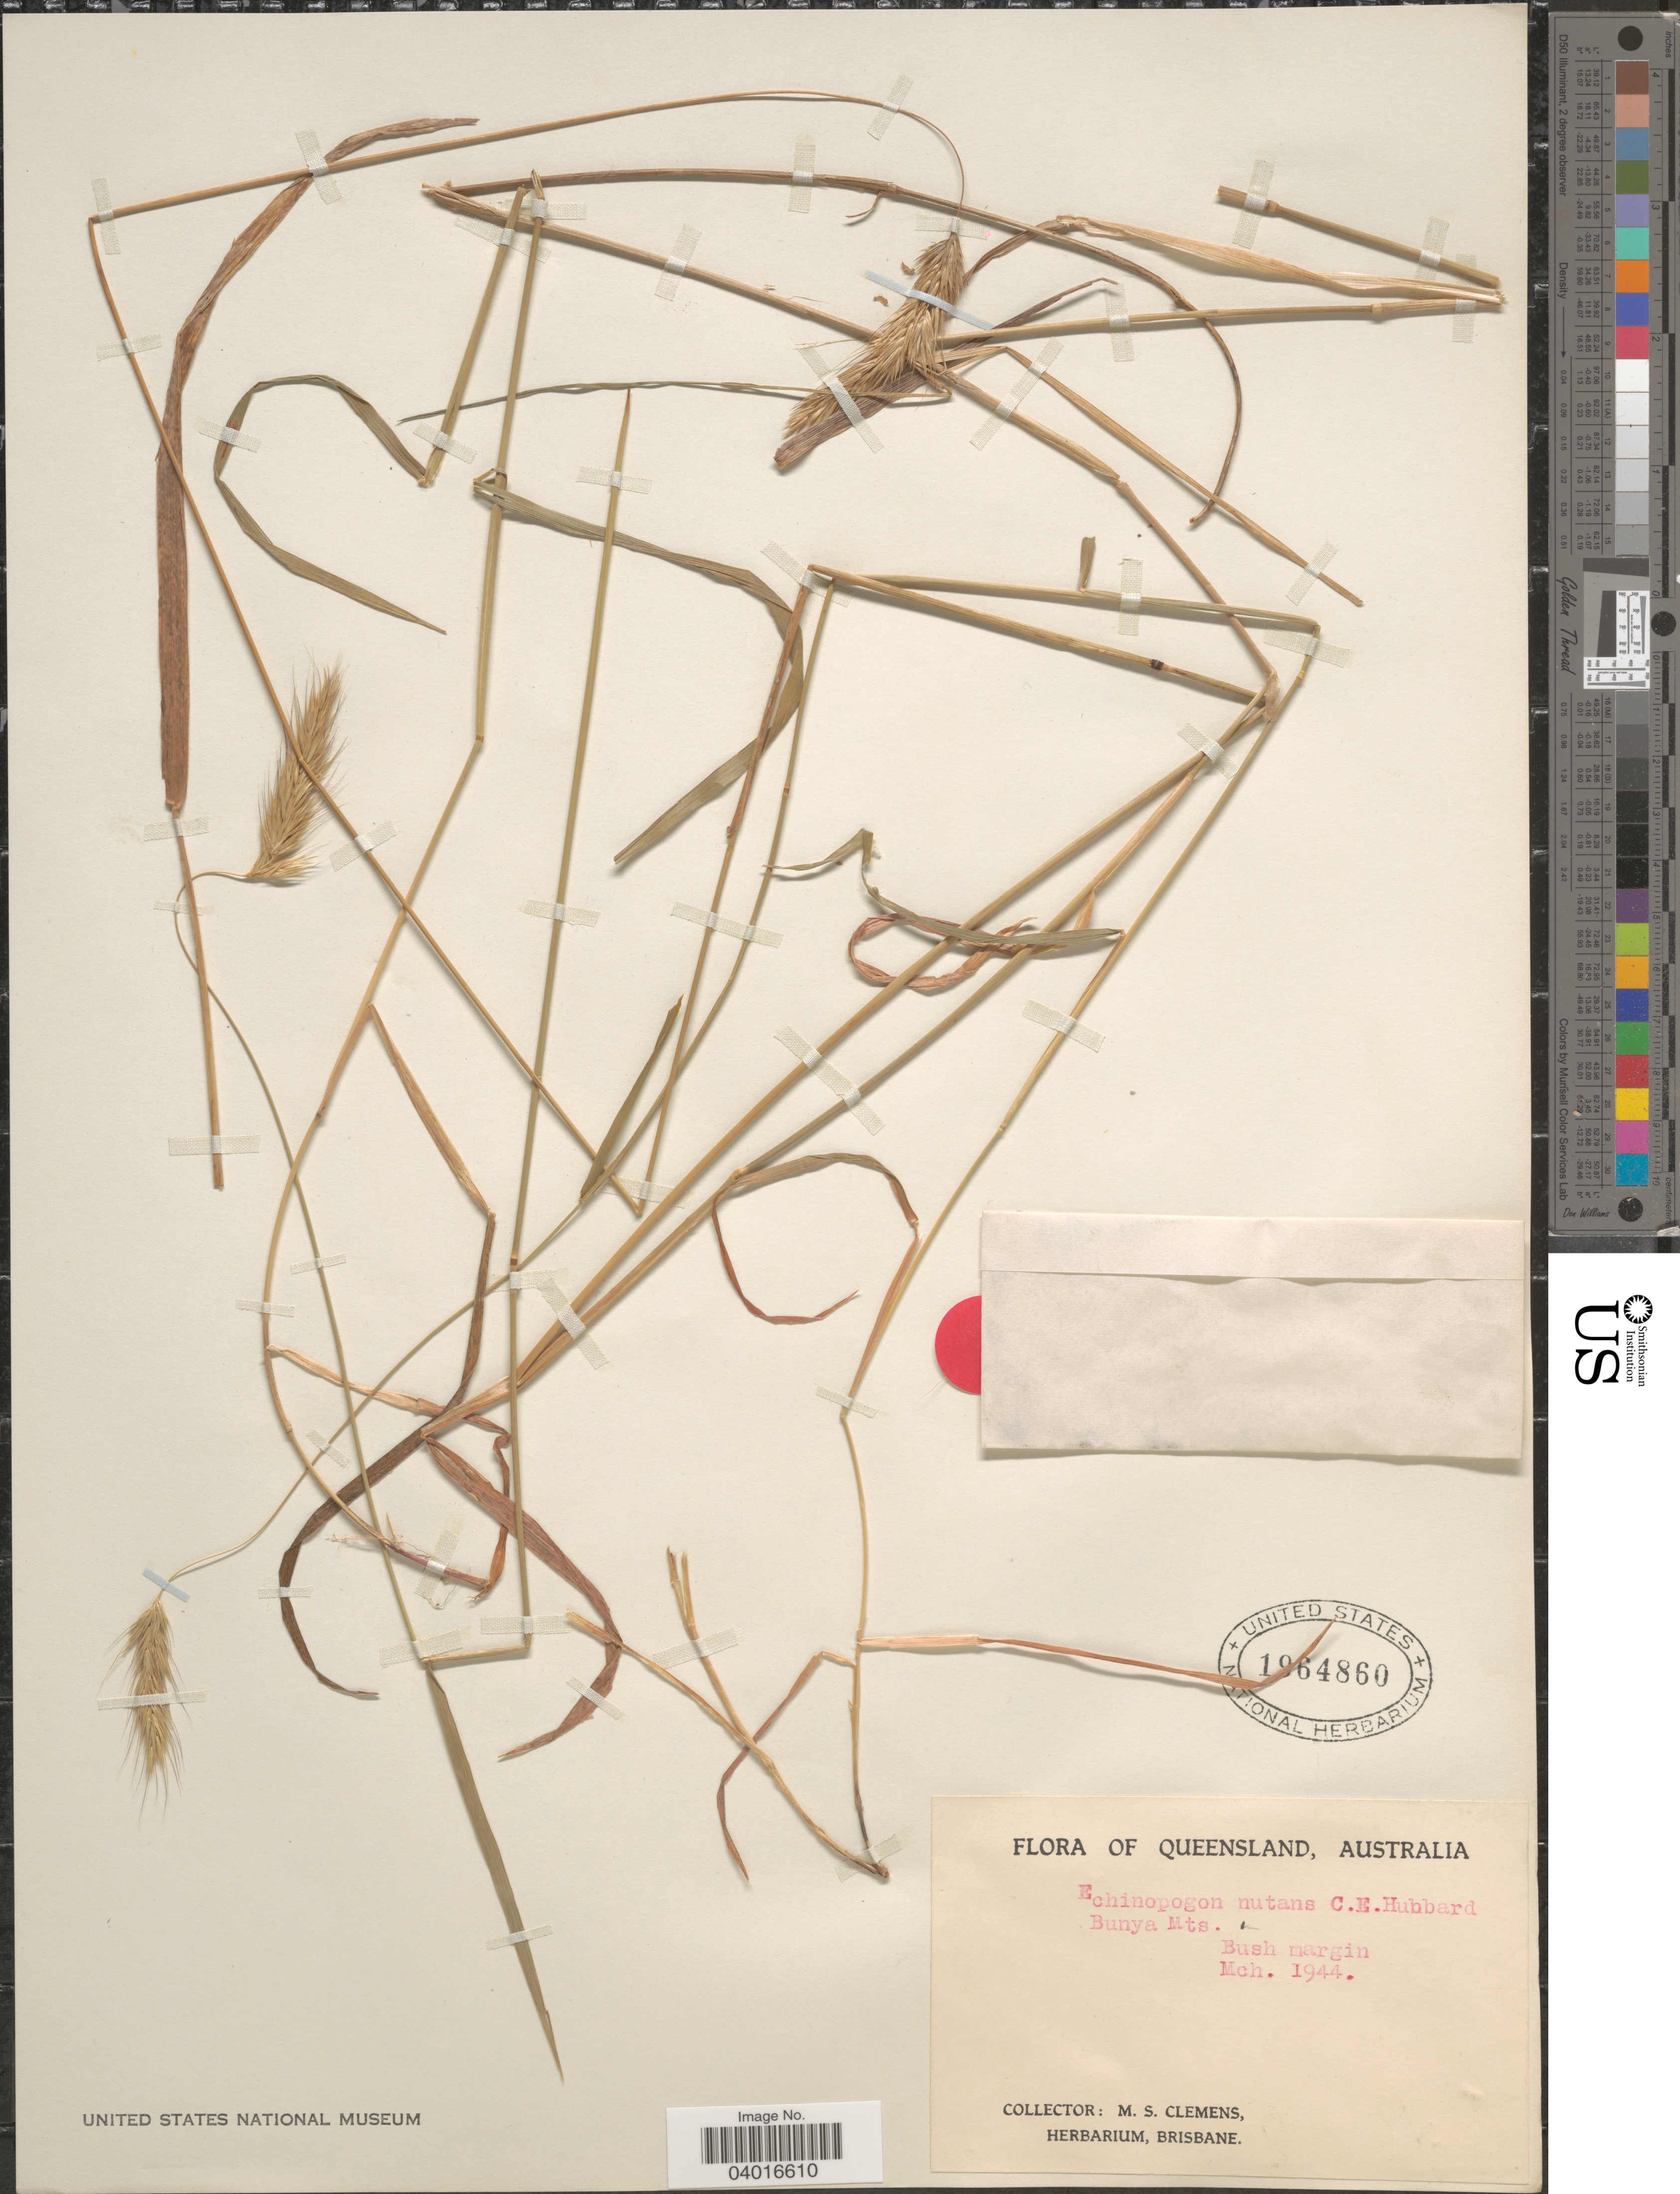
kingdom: Plantae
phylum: Tracheophyta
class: Liliopsida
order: Poales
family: Poaceae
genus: Echinopogon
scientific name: Echinopogon nutans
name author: C.E. Hubb.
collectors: M. S. Clemens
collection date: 1944-03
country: Australia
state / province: Queensland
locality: Bunya Mts. Bush margin.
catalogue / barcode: US 1964860